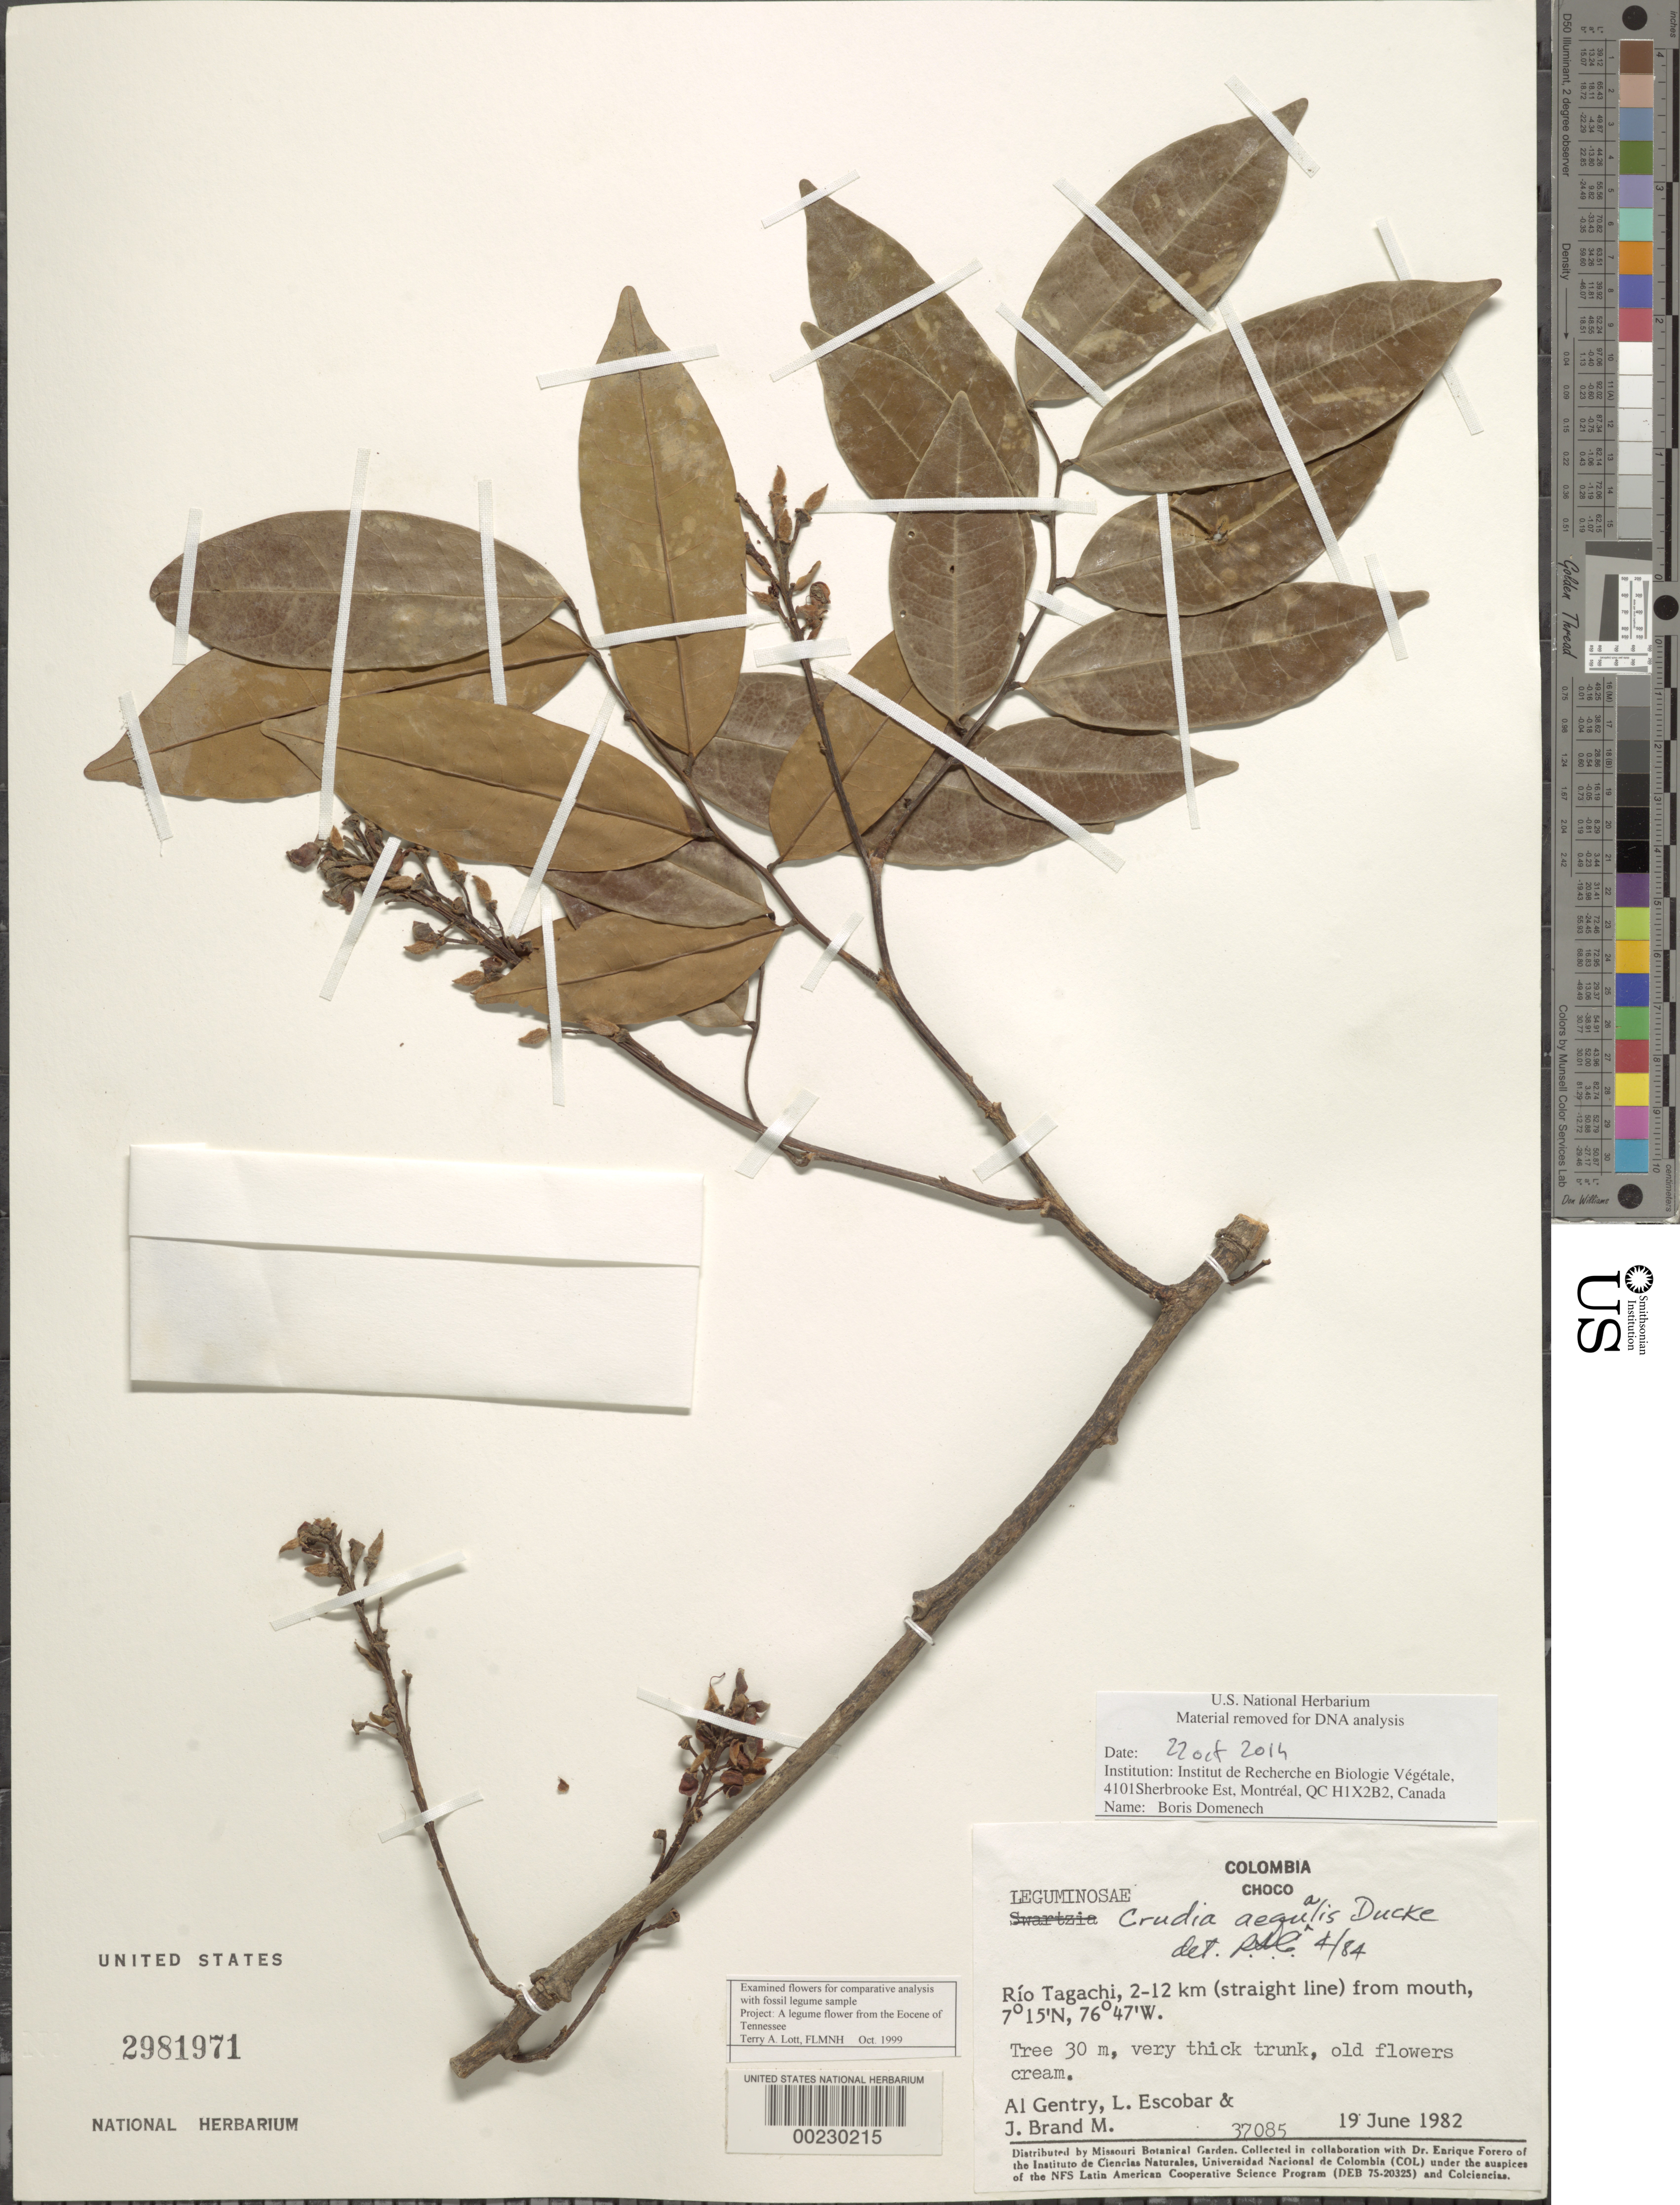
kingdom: Plantae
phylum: Tracheophyta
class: Magnoliopsida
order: Fabales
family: Fabaceae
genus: Crudia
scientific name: Crudia aequalis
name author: Ducke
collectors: A. H. Gentry, L. K. de Escobar & J. Brand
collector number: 37085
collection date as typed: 19 Jun 1982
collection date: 1982-06-19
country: Colombia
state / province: Chocó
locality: Rio Tagachi, 2-12 km (straight line) from mouth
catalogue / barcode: US 2981971